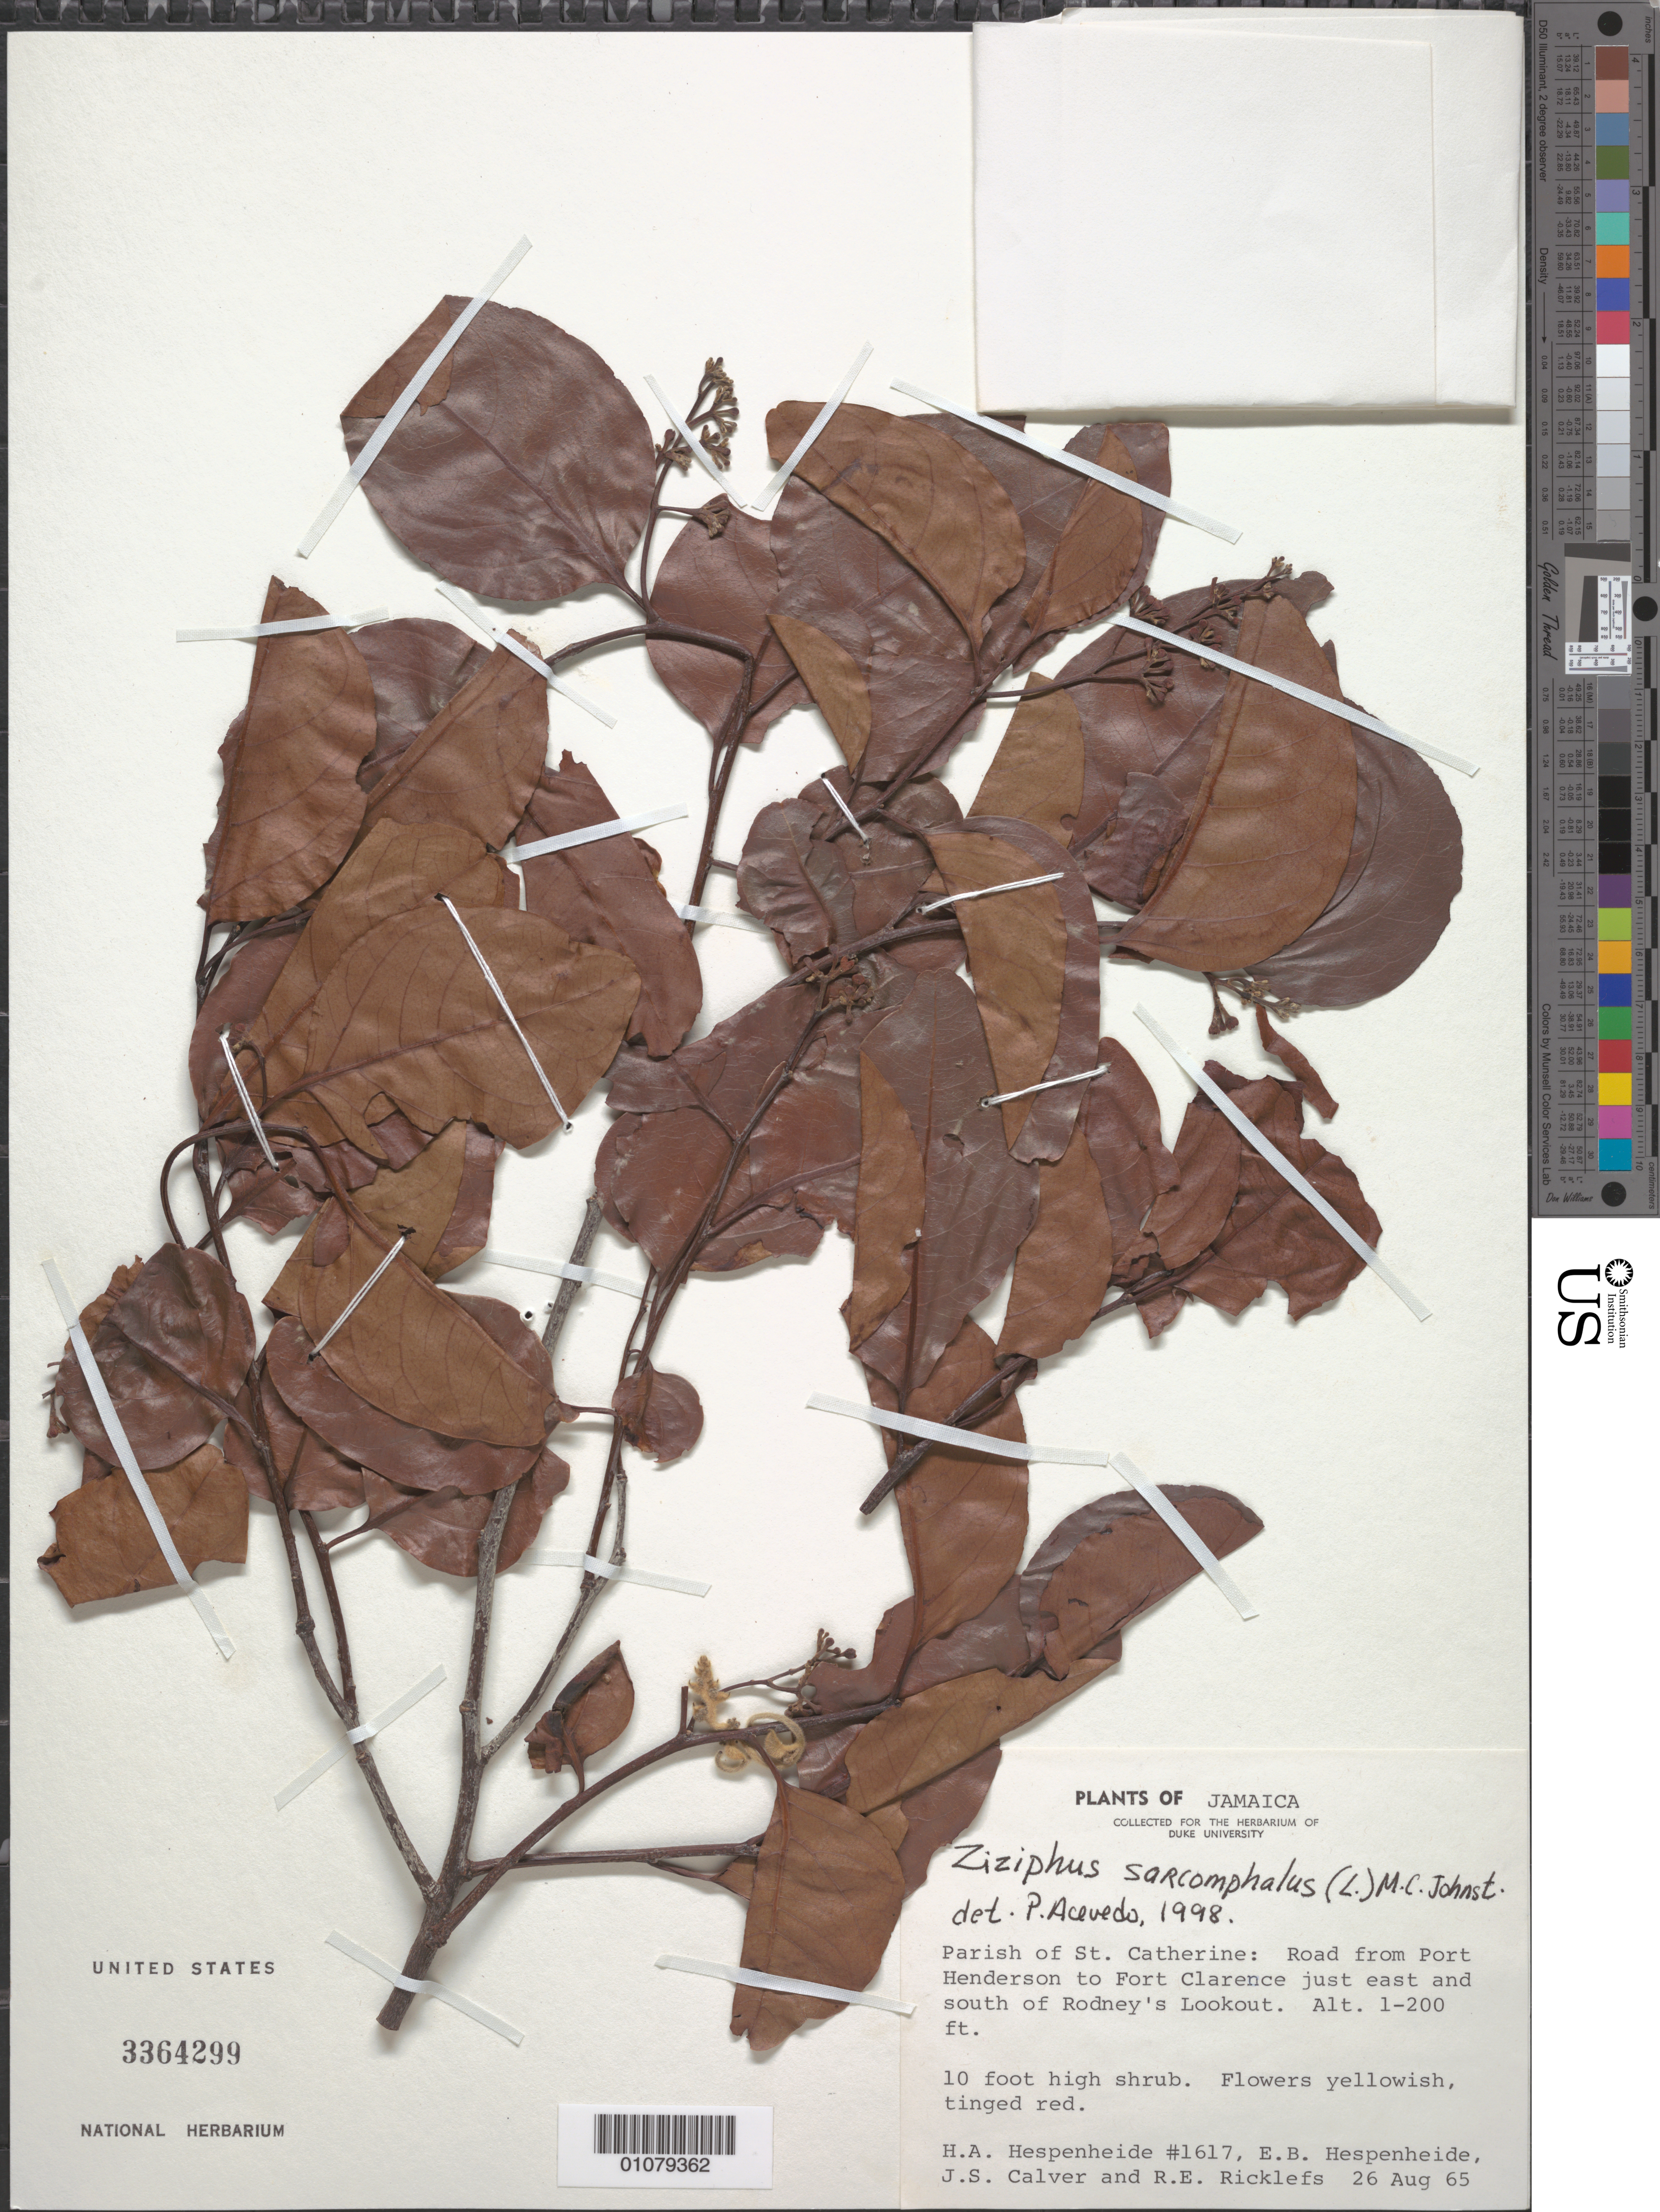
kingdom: Plantae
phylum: Tracheophyta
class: Magnoliopsida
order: Rosales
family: Rhamnaceae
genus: Sarcomphalus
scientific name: Sarcomphalus laurinus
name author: Griseb.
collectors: H. A. Hespenheide, E. Hespenheide, J. Calver & R. Ricklefs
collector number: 1617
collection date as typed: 26 Aug 1965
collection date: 1965-08-26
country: Jamaica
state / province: Saint Catherine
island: Jamaica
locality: Parish of St Catherine: Road from Port Henderson to Fort Clarence just E and S of Rodney's Lookout.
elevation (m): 30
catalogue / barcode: US 3364299